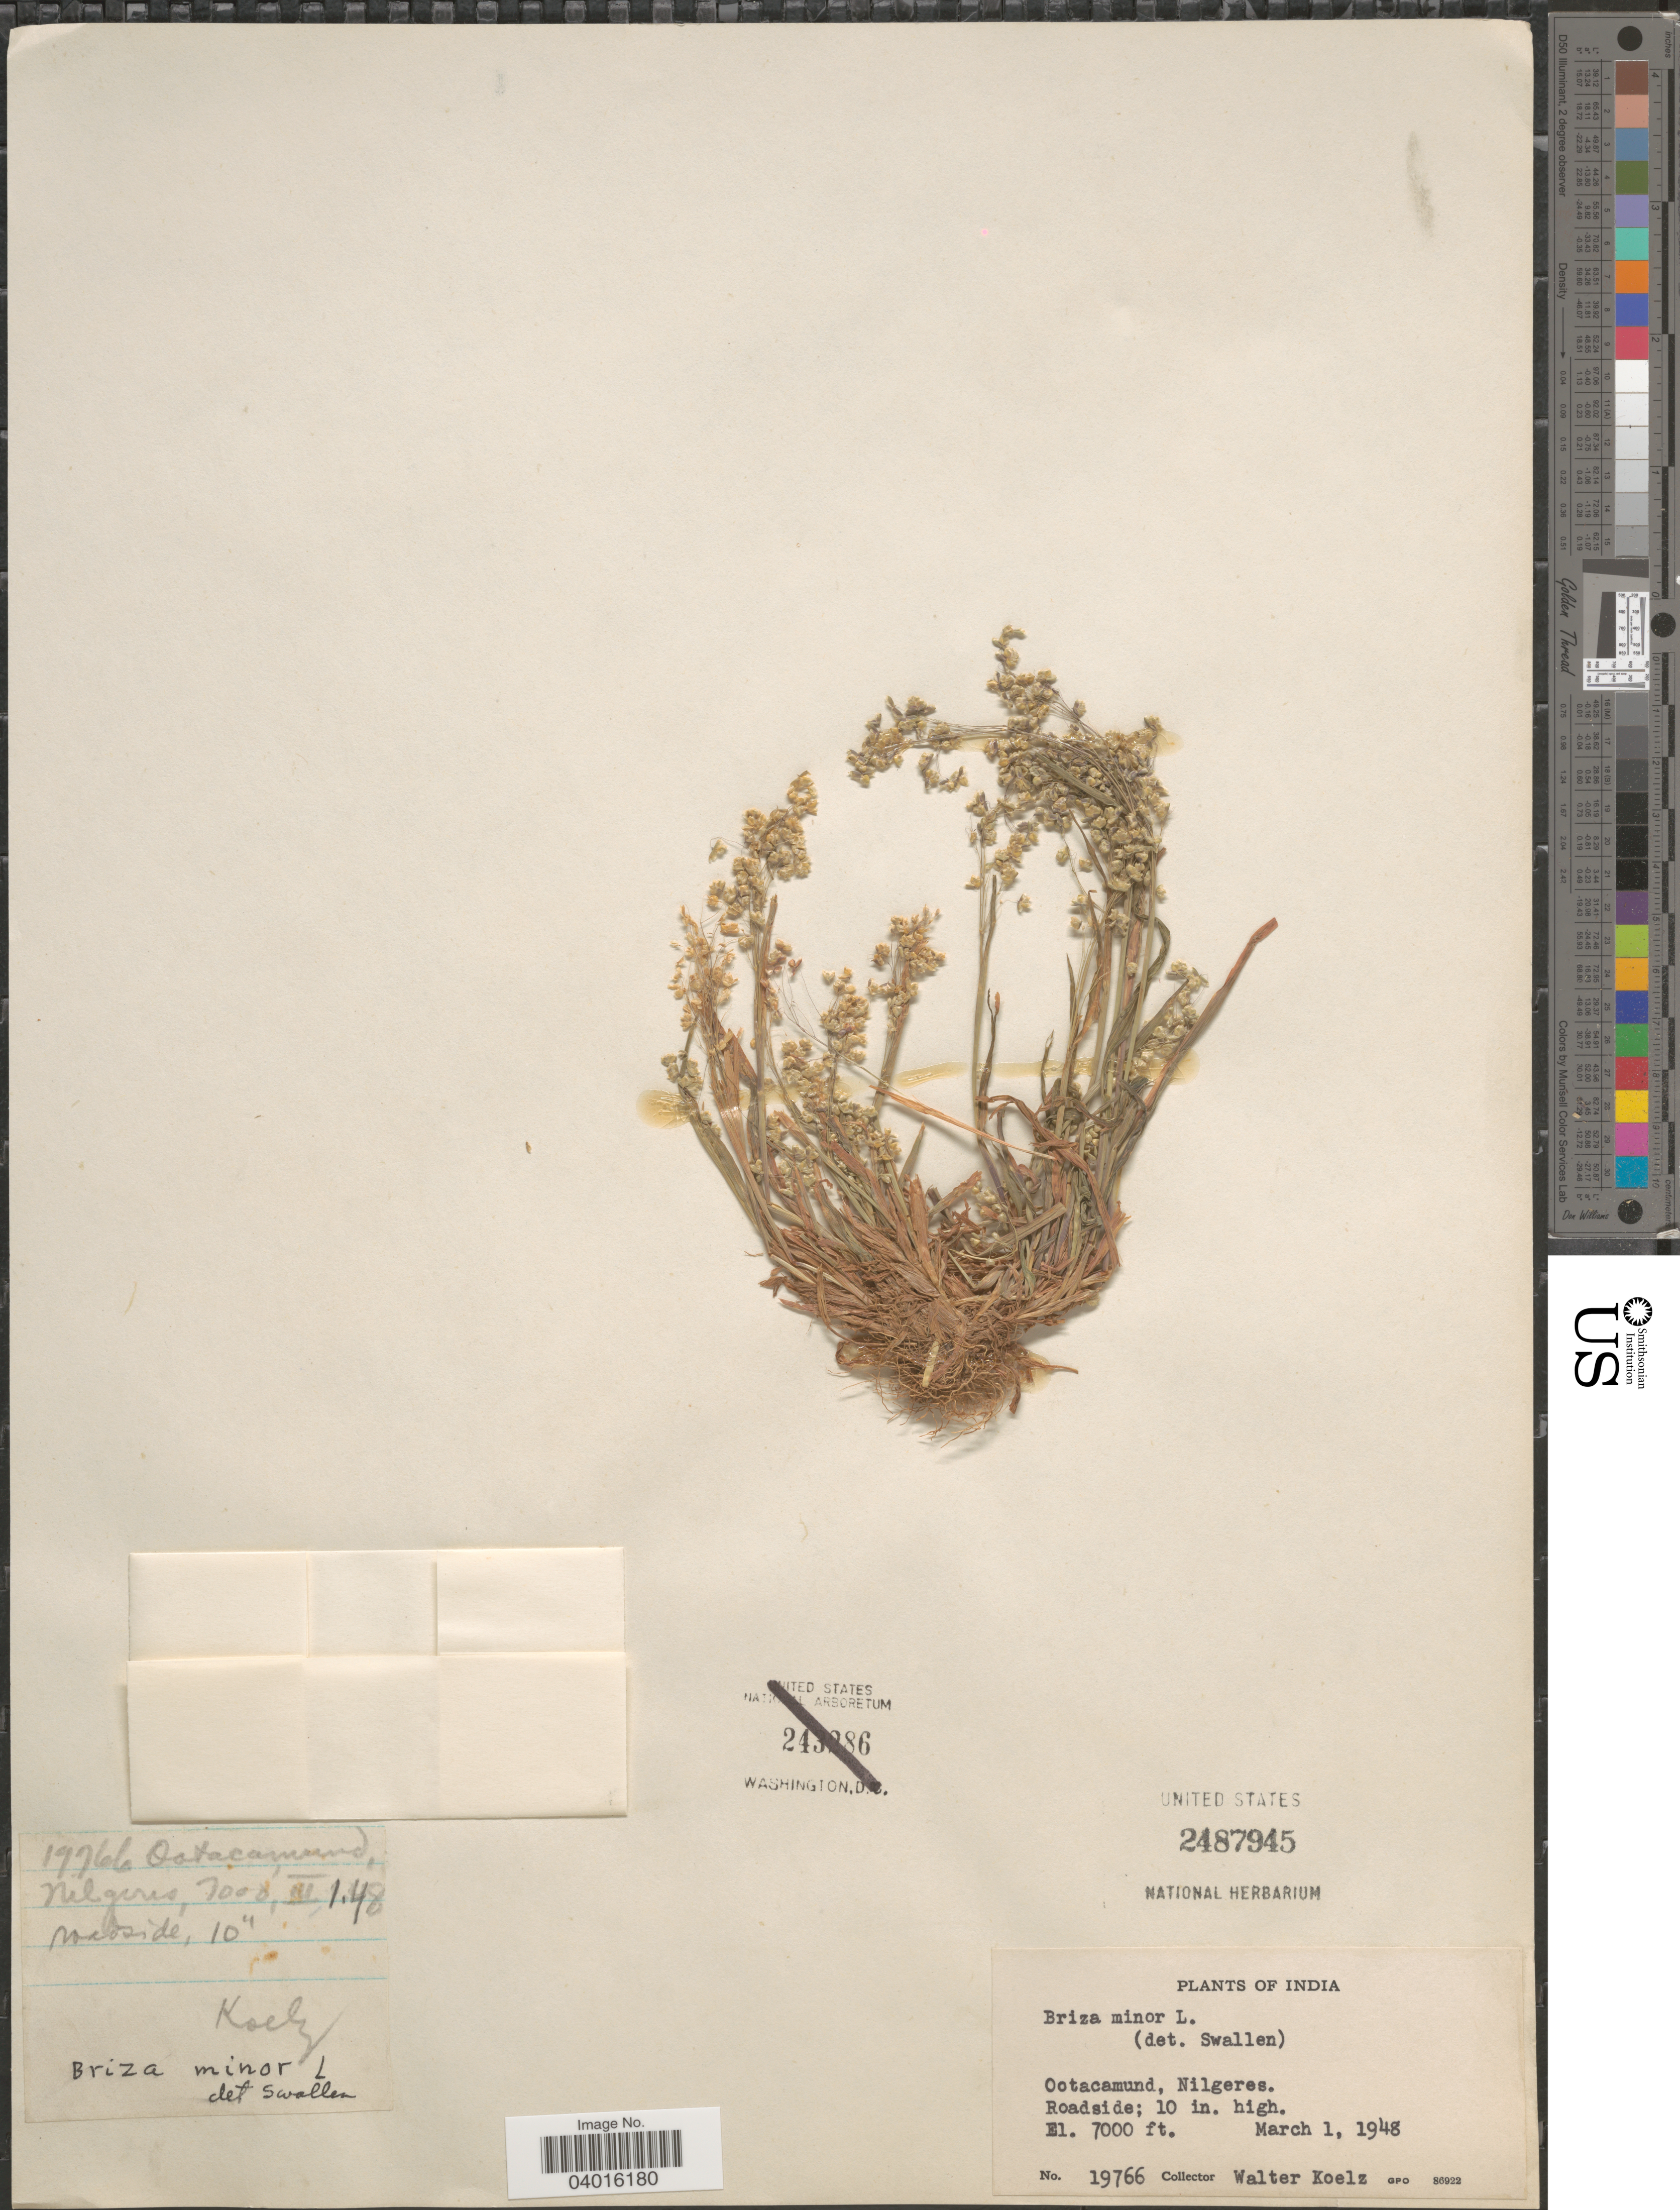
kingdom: Plantae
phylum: Tracheophyta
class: Liliopsida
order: Poales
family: Poaceae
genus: Briza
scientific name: Briza minor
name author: L.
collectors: W. N. Koelz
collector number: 19766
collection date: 1948-03-01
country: India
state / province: Tamil Nadu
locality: Ootacamund, Nilgeres.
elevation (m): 2134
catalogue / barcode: US 2487945